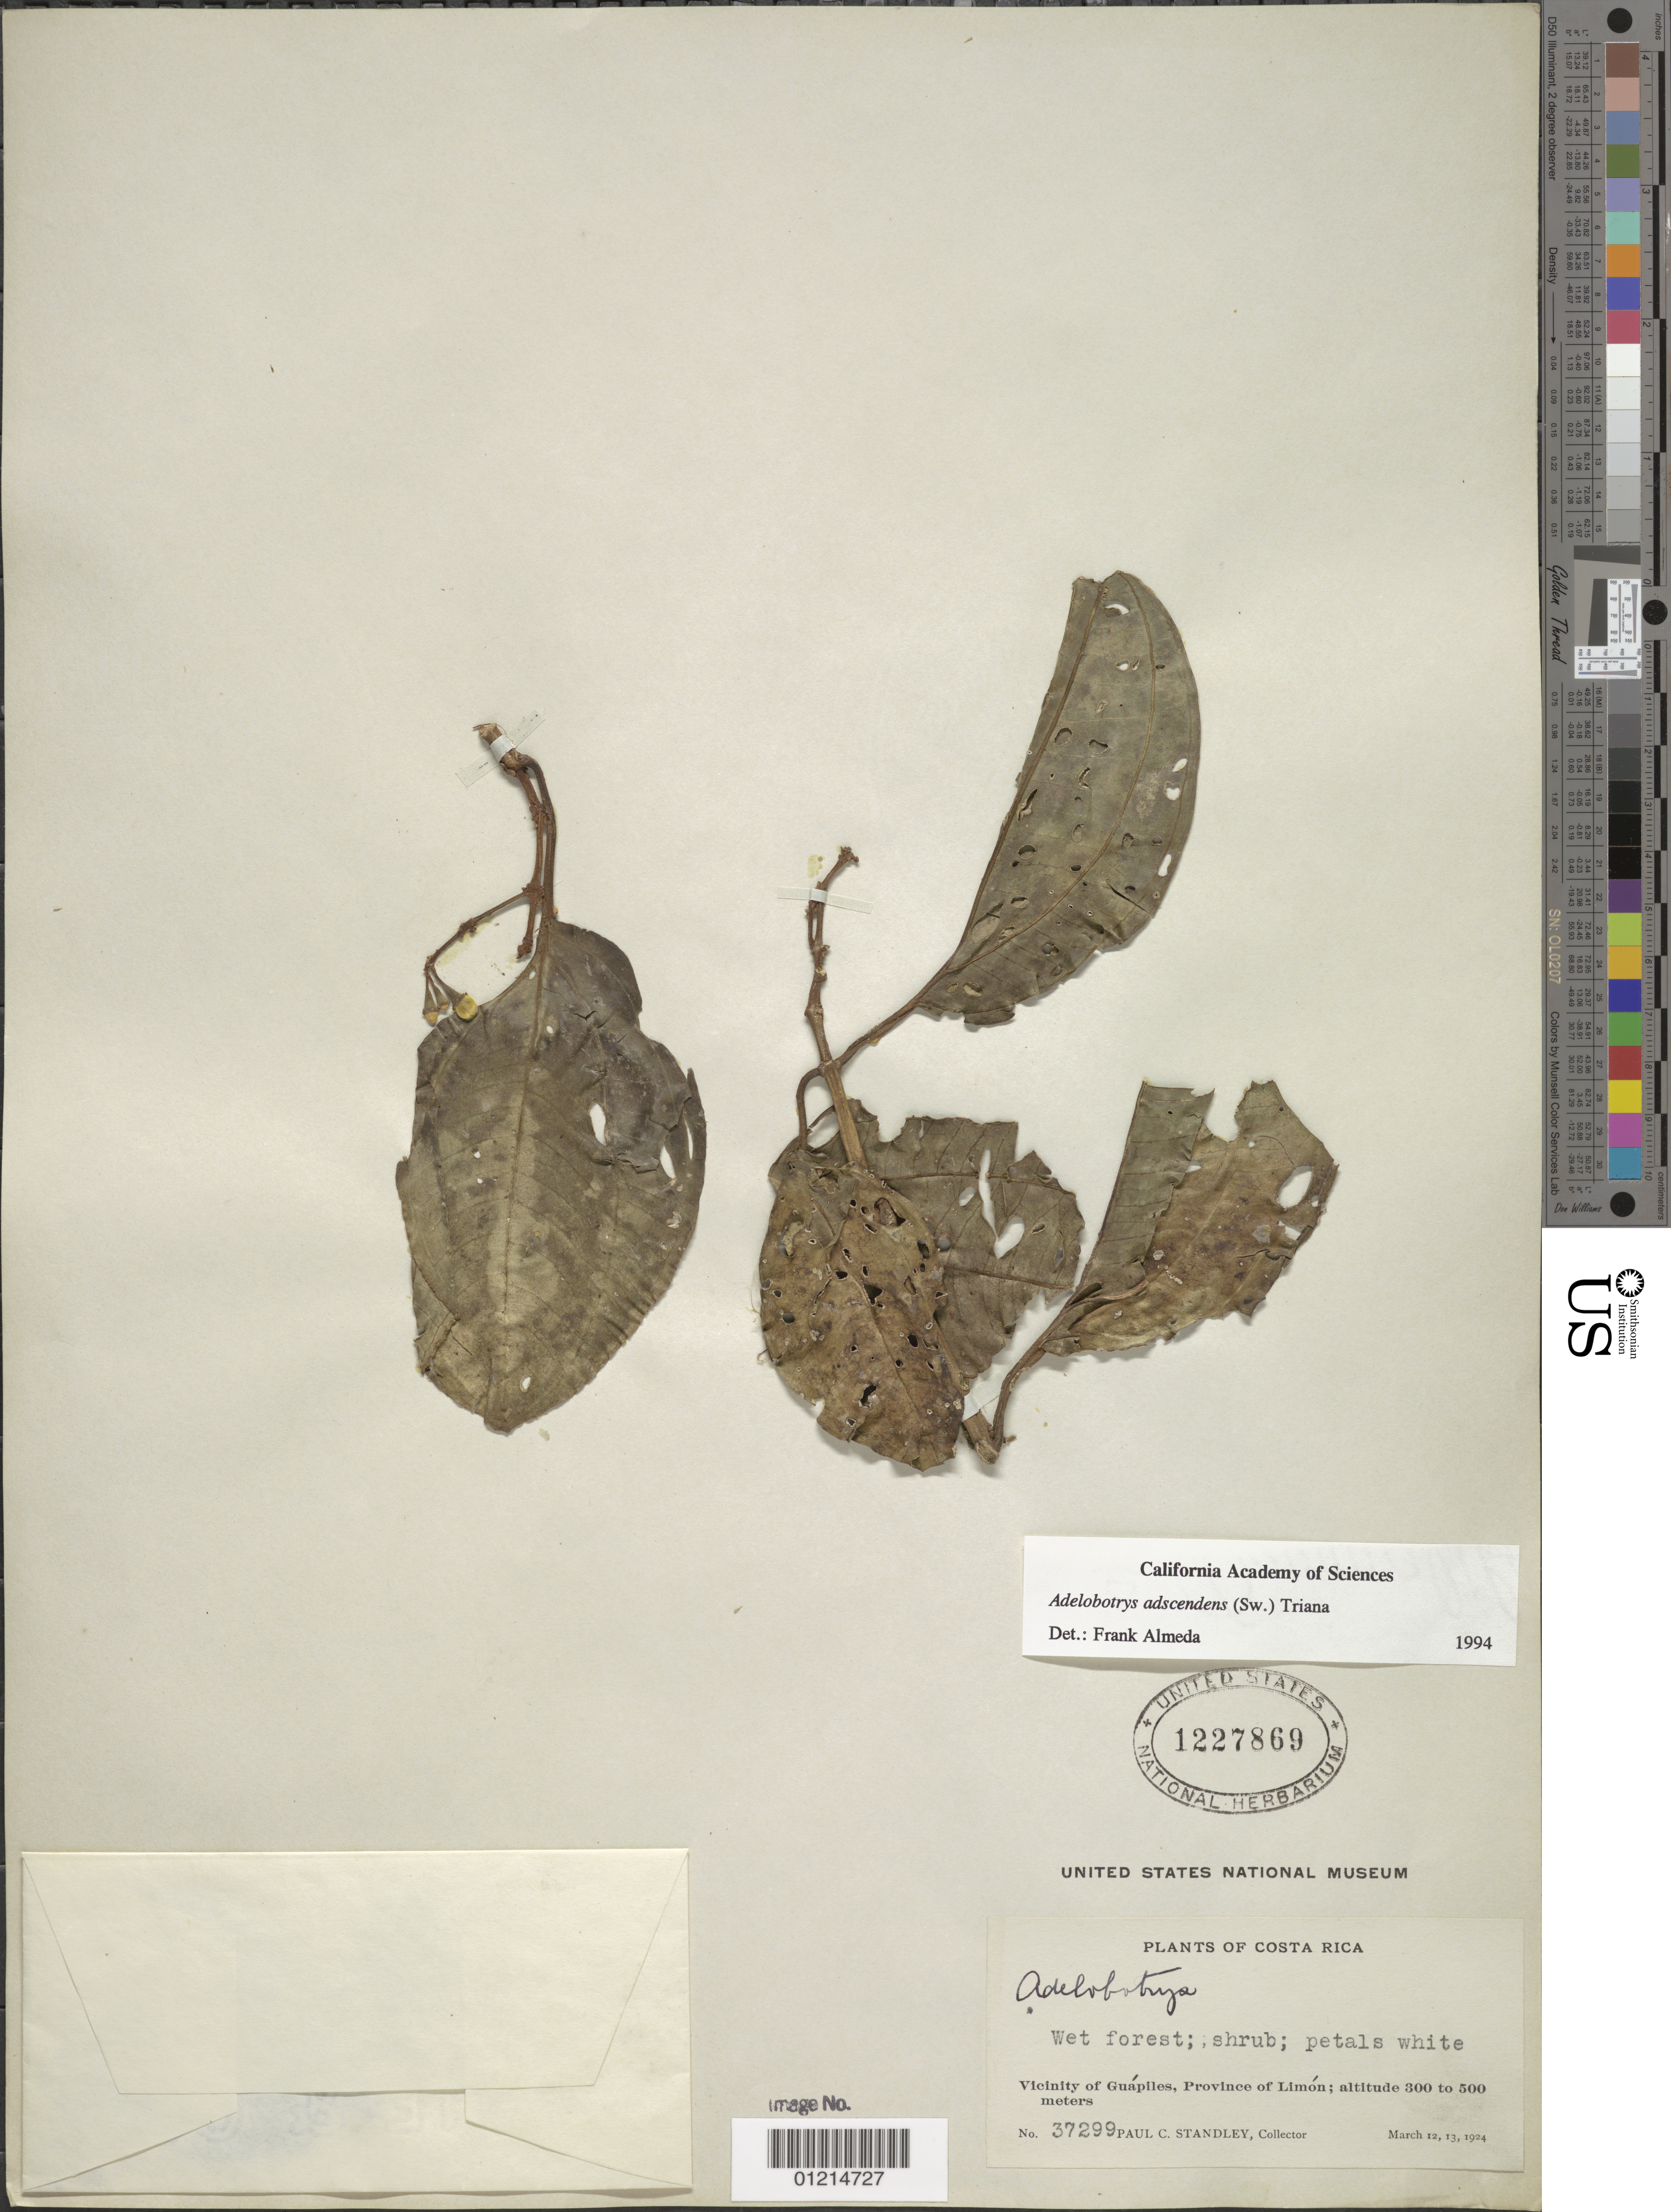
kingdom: Plantae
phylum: Tracheophyta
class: Magnoliopsida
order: Myrtales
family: Melastomataceae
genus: Adelobotrys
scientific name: Adelobotrys adscendens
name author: (Sw.) Triana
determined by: Almeda, F.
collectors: P. C. Standley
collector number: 37299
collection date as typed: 12 Mar 1924 and 13 Mar 1924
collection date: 1924-03-12,1924-03-13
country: Costa Rica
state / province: Limón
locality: Vicinity of Guápiles, Province of Limón.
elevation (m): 300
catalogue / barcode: US 1227869